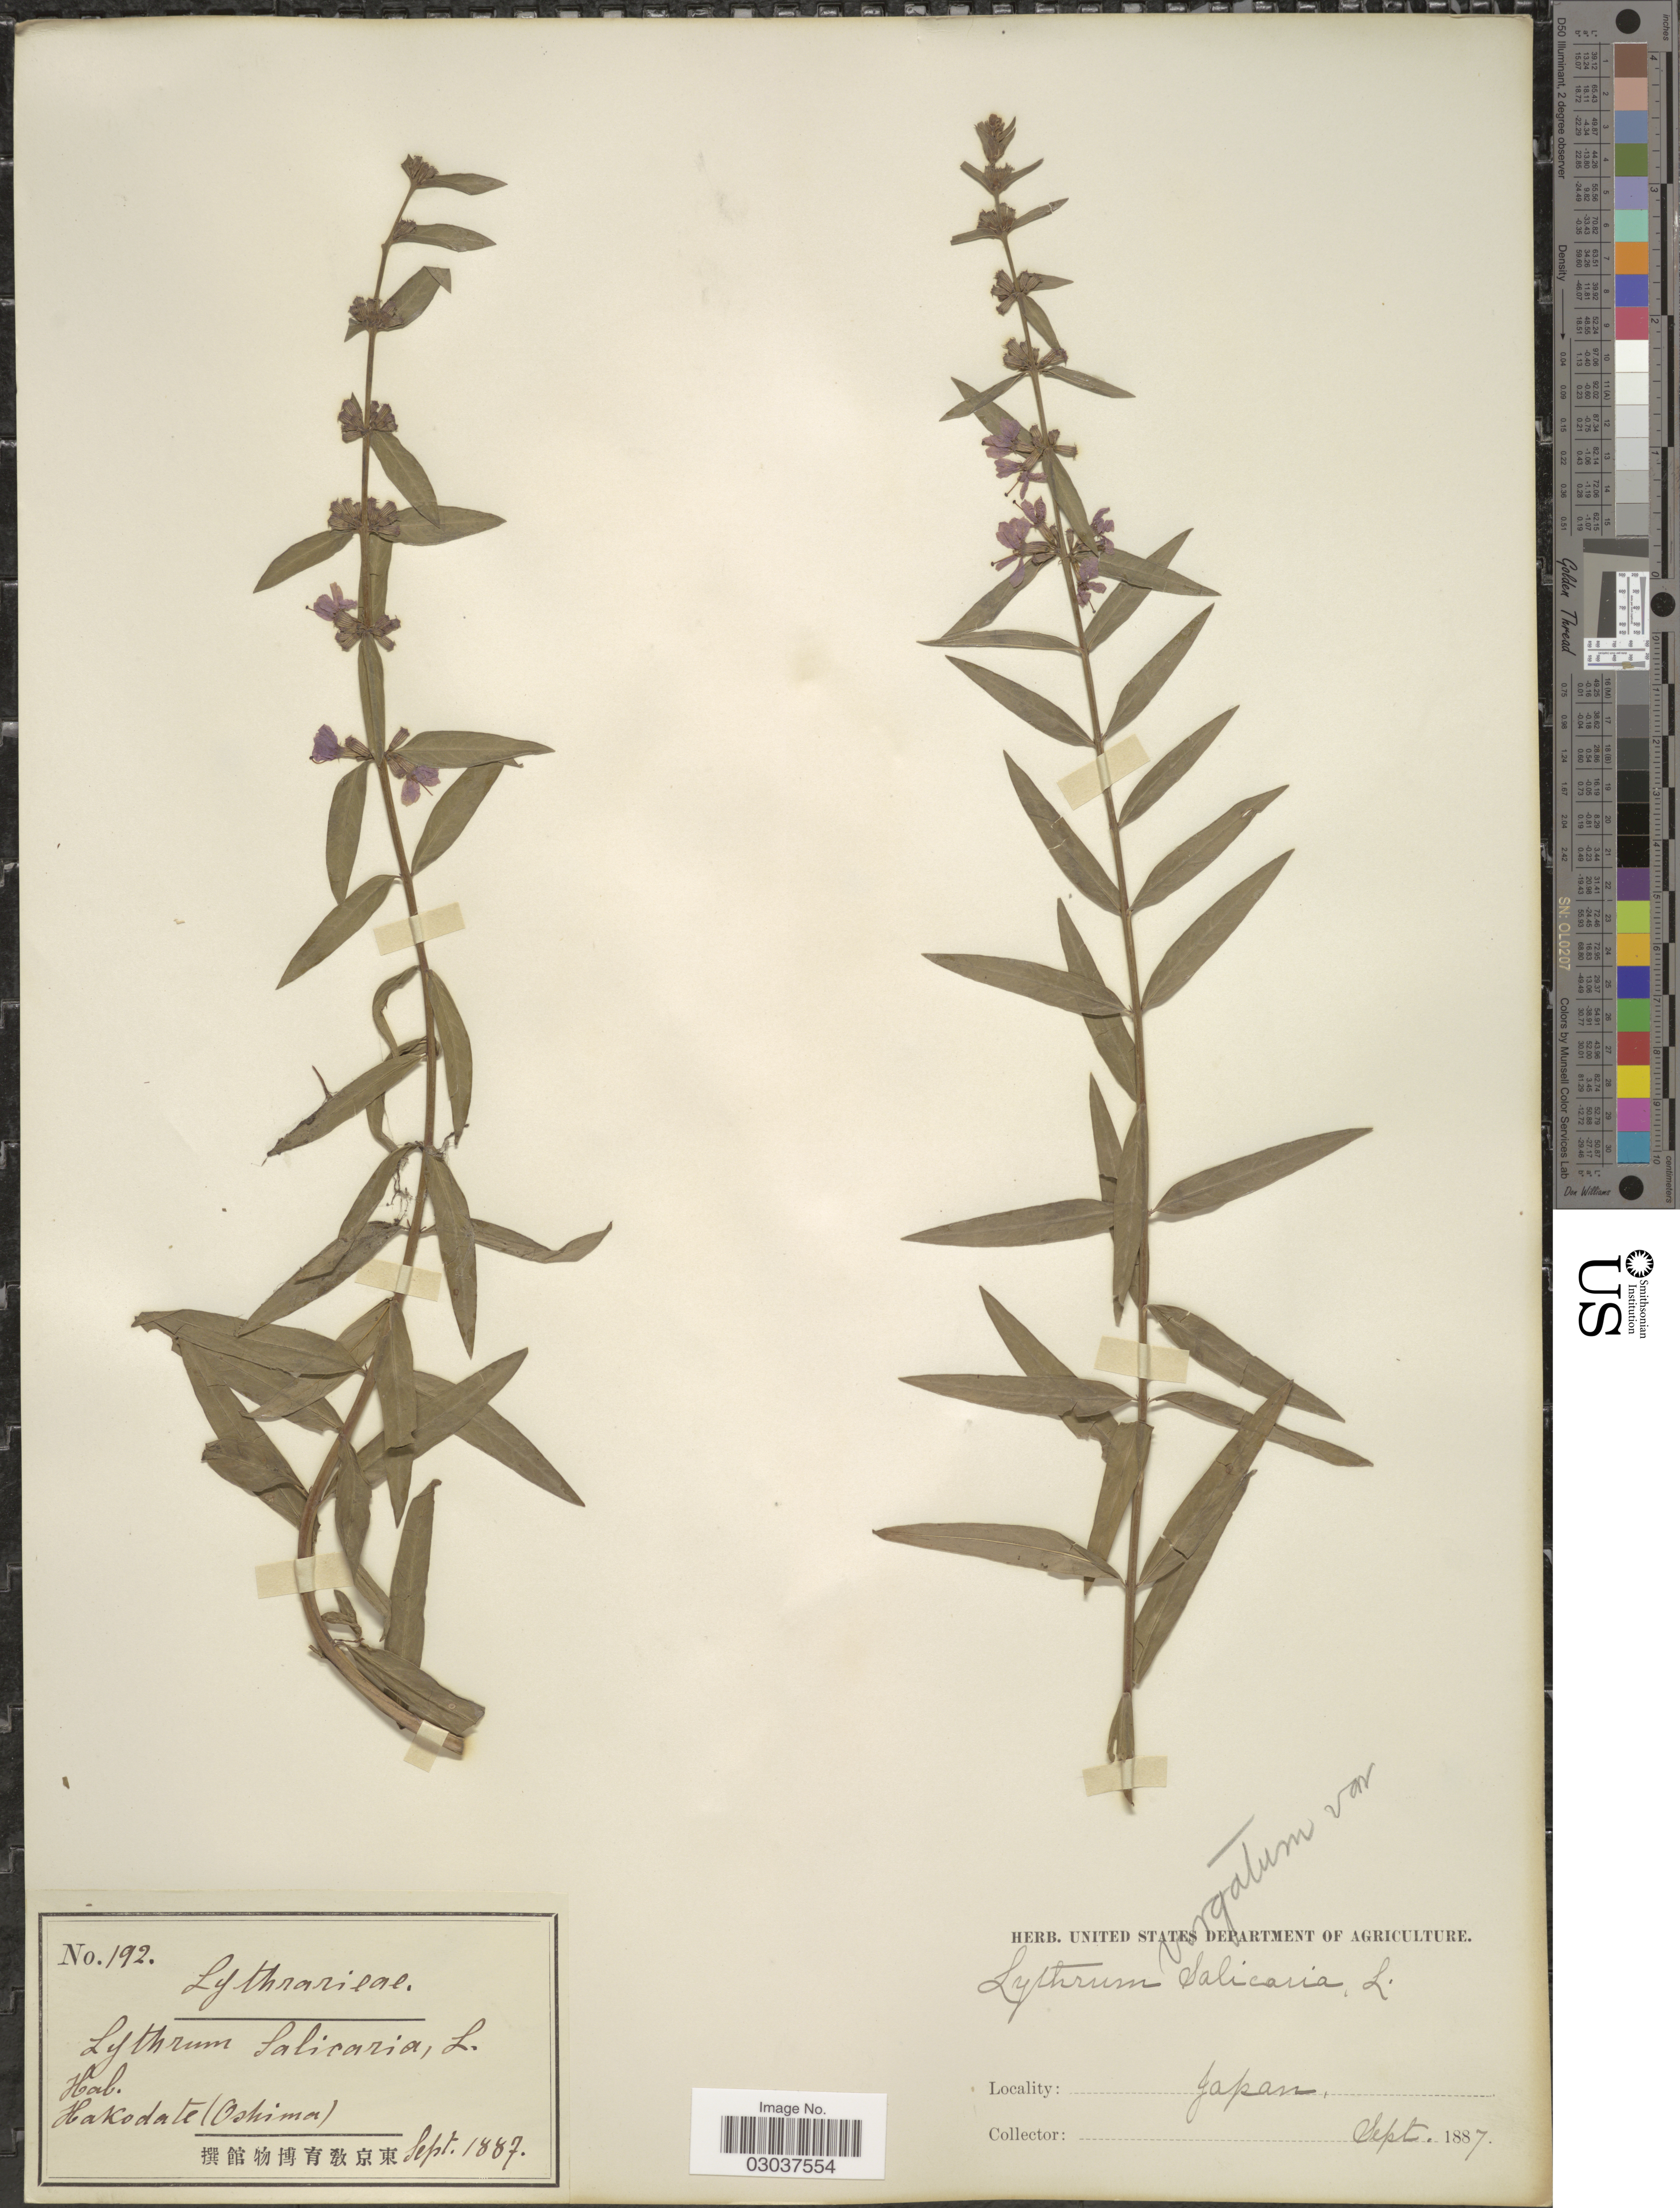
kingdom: Plantae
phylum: Tracheophyta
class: Magnoliopsida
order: Myrtales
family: Lythraceae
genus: Lythrum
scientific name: Lythrum virgatum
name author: L.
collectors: Facchini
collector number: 192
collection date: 1887-09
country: Japan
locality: Hakodate (Oshima).